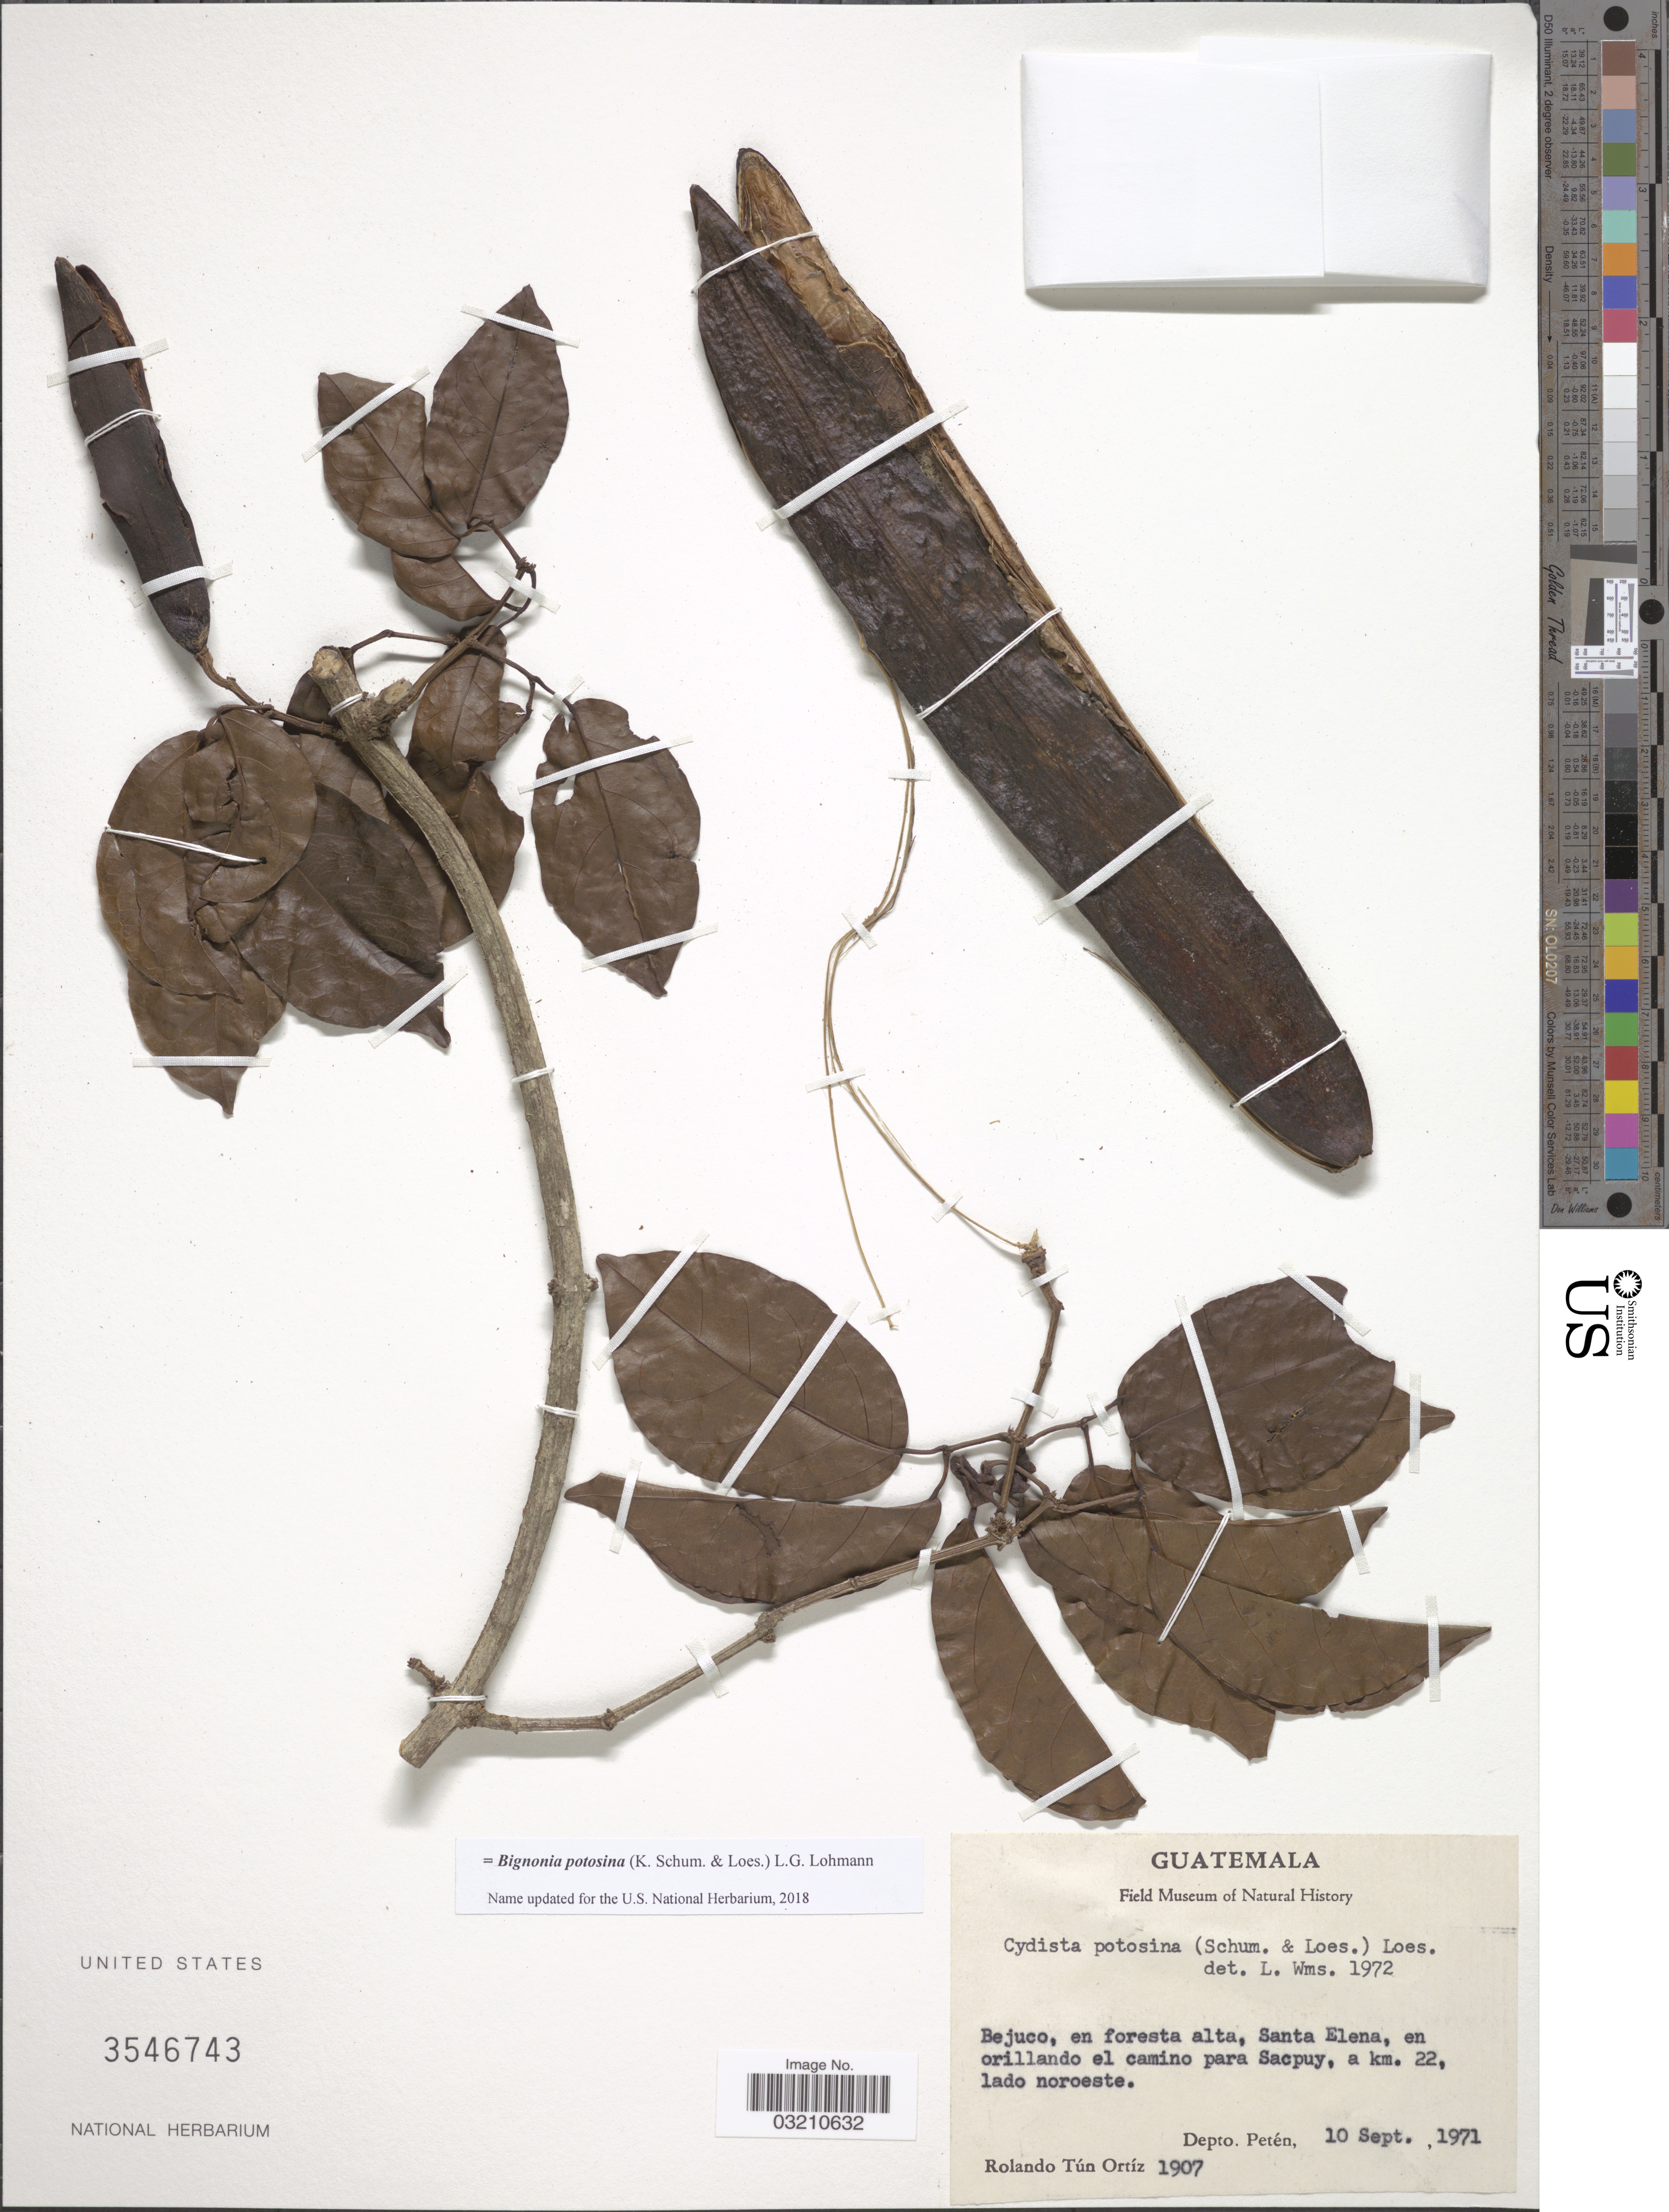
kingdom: Plantae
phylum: Tracheophyta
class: Magnoliopsida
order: Lamiales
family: Bignoniaceae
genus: Bignonia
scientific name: Bignonia potosina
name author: (K. Schum. & Loes.) L.G. Lohmann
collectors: R. T. Ortíz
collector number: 1907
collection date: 1971-09-10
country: Guatemala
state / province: El Petén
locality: Santa Elena, en orillando el camino para Sacpuy, a km. 22 lado noroeste. Depto. Petén.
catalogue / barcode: US 3546743